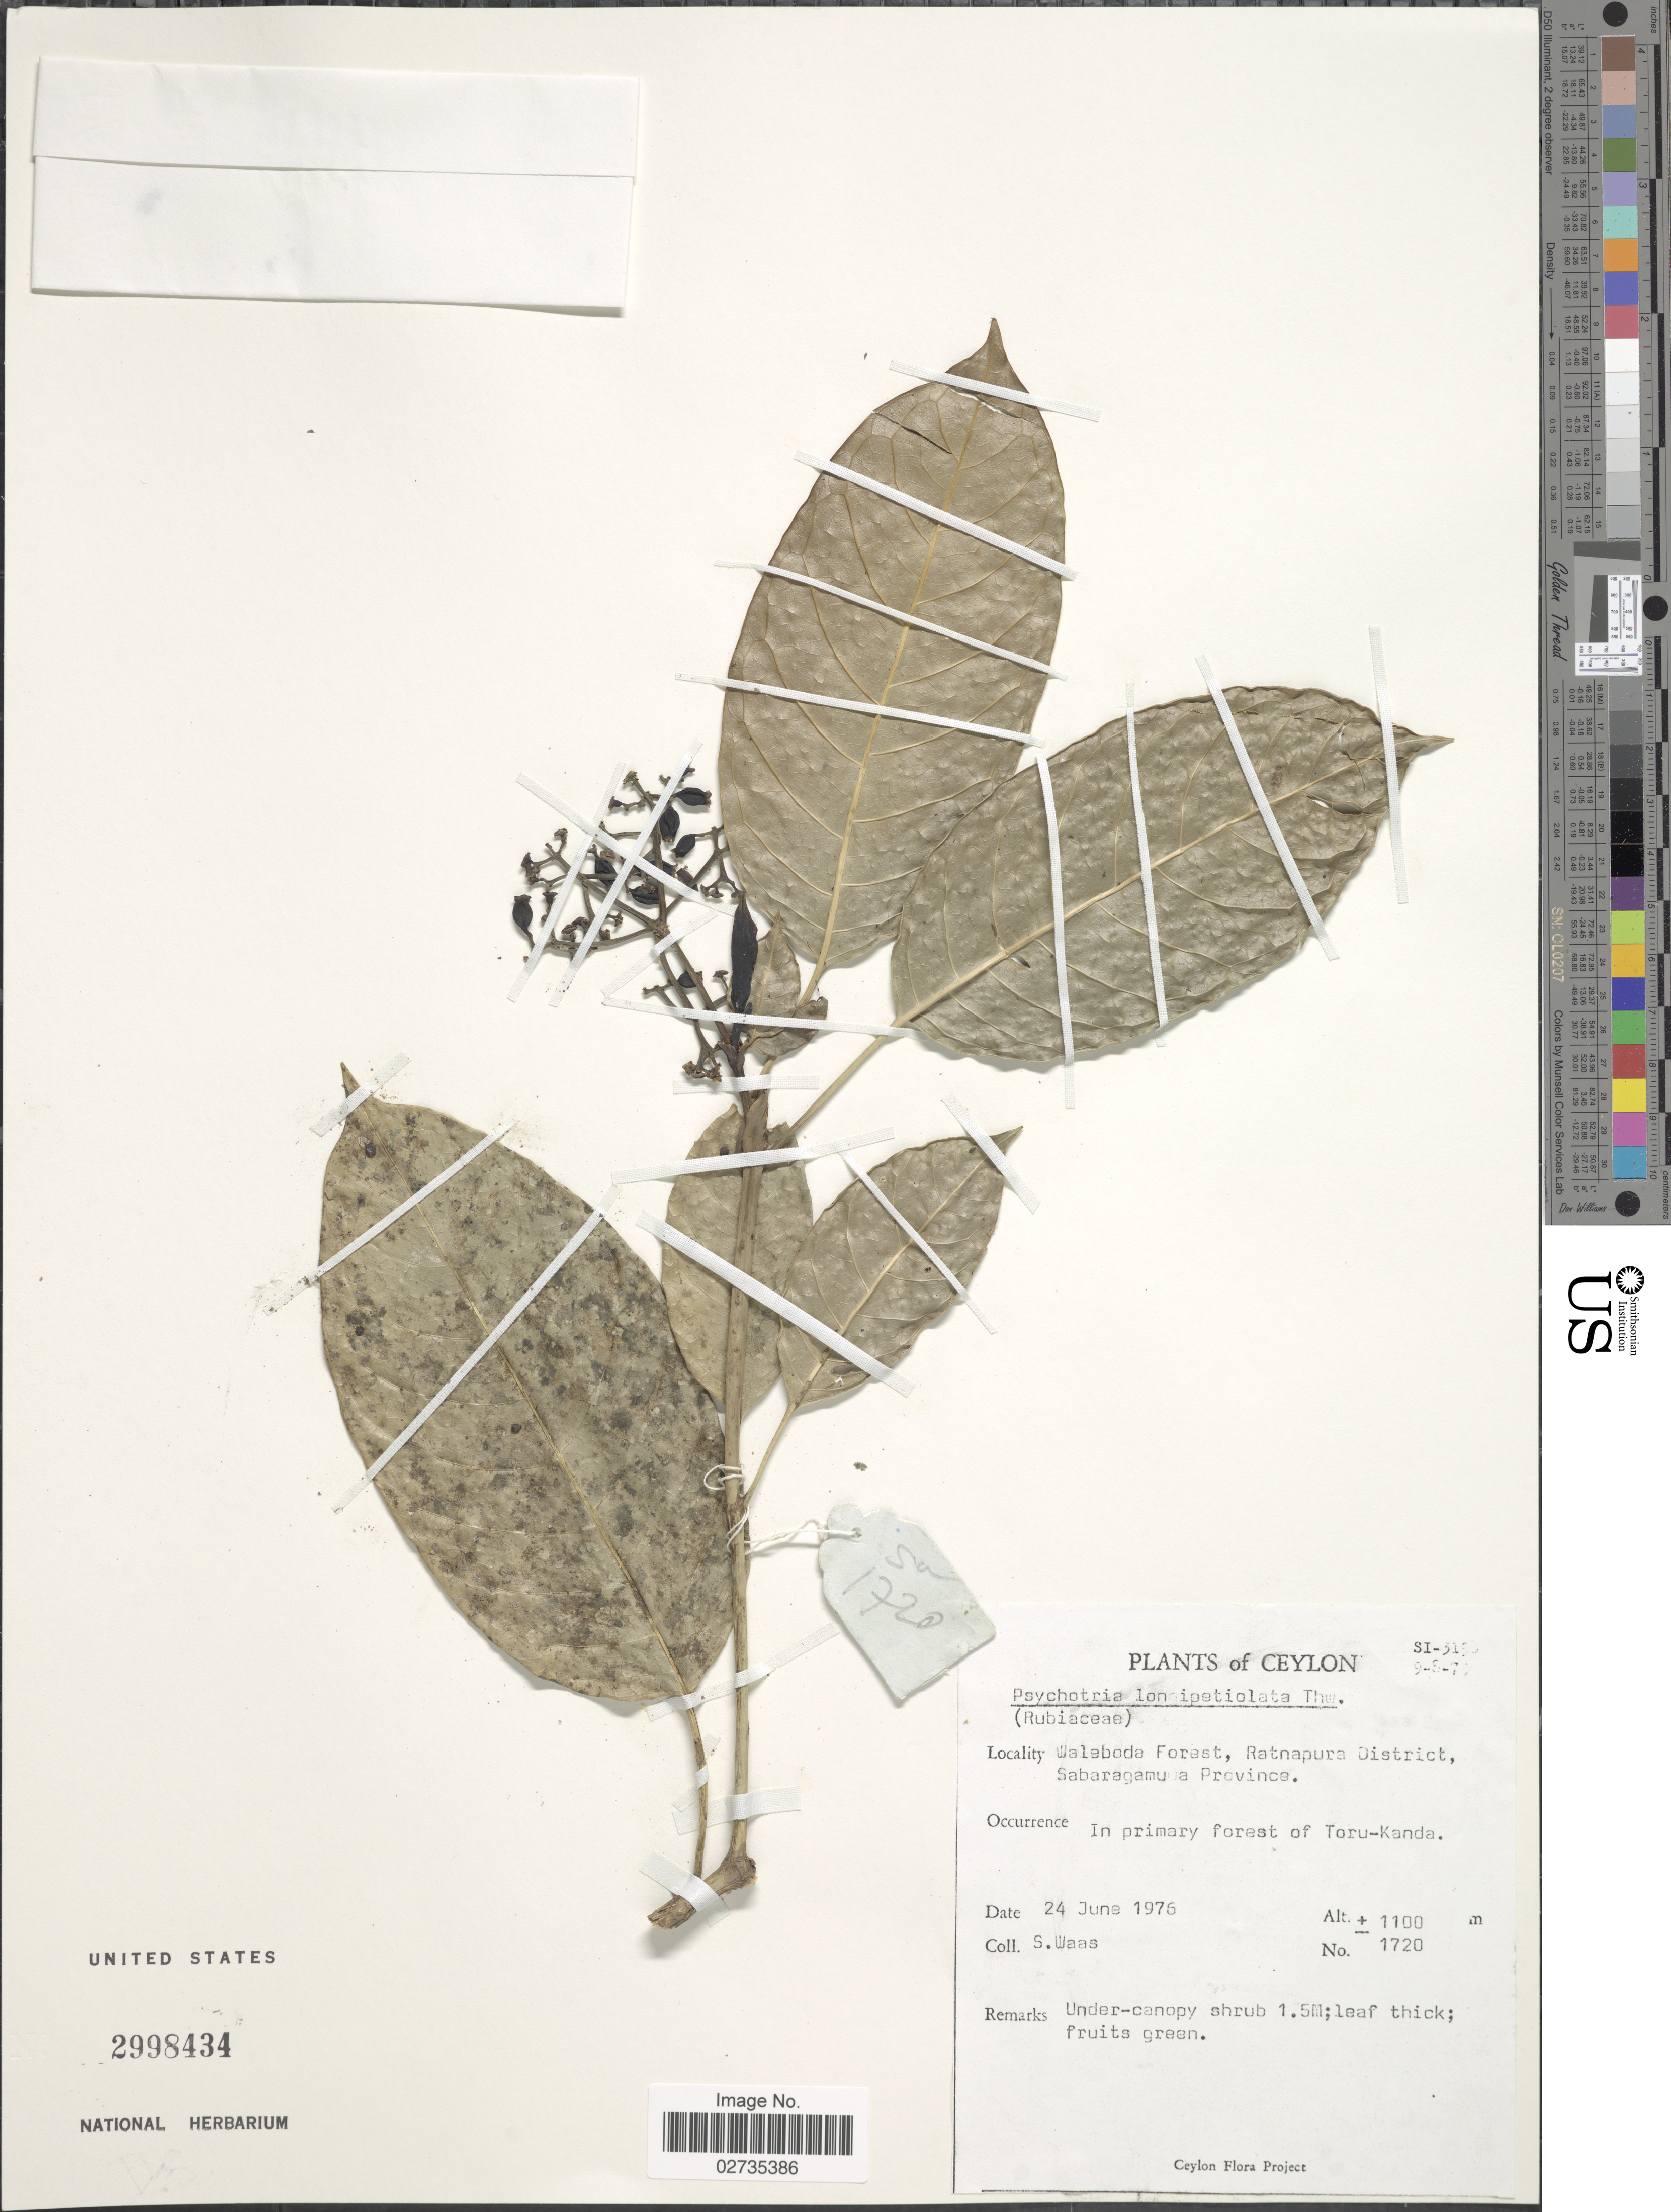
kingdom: Plantae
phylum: Tracheophyta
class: Magnoliopsida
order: Gentianales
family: Rubiaceae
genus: Psychotria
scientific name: Psychotria longipetiolata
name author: Thwaites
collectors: S. Waas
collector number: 1720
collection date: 1976-06-24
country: Sri Lanka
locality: Ceylon. Waleboda forest, Ratnapura District. Sabaragamu Province. Toru-Kanda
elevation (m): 1100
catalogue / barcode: US 2998434